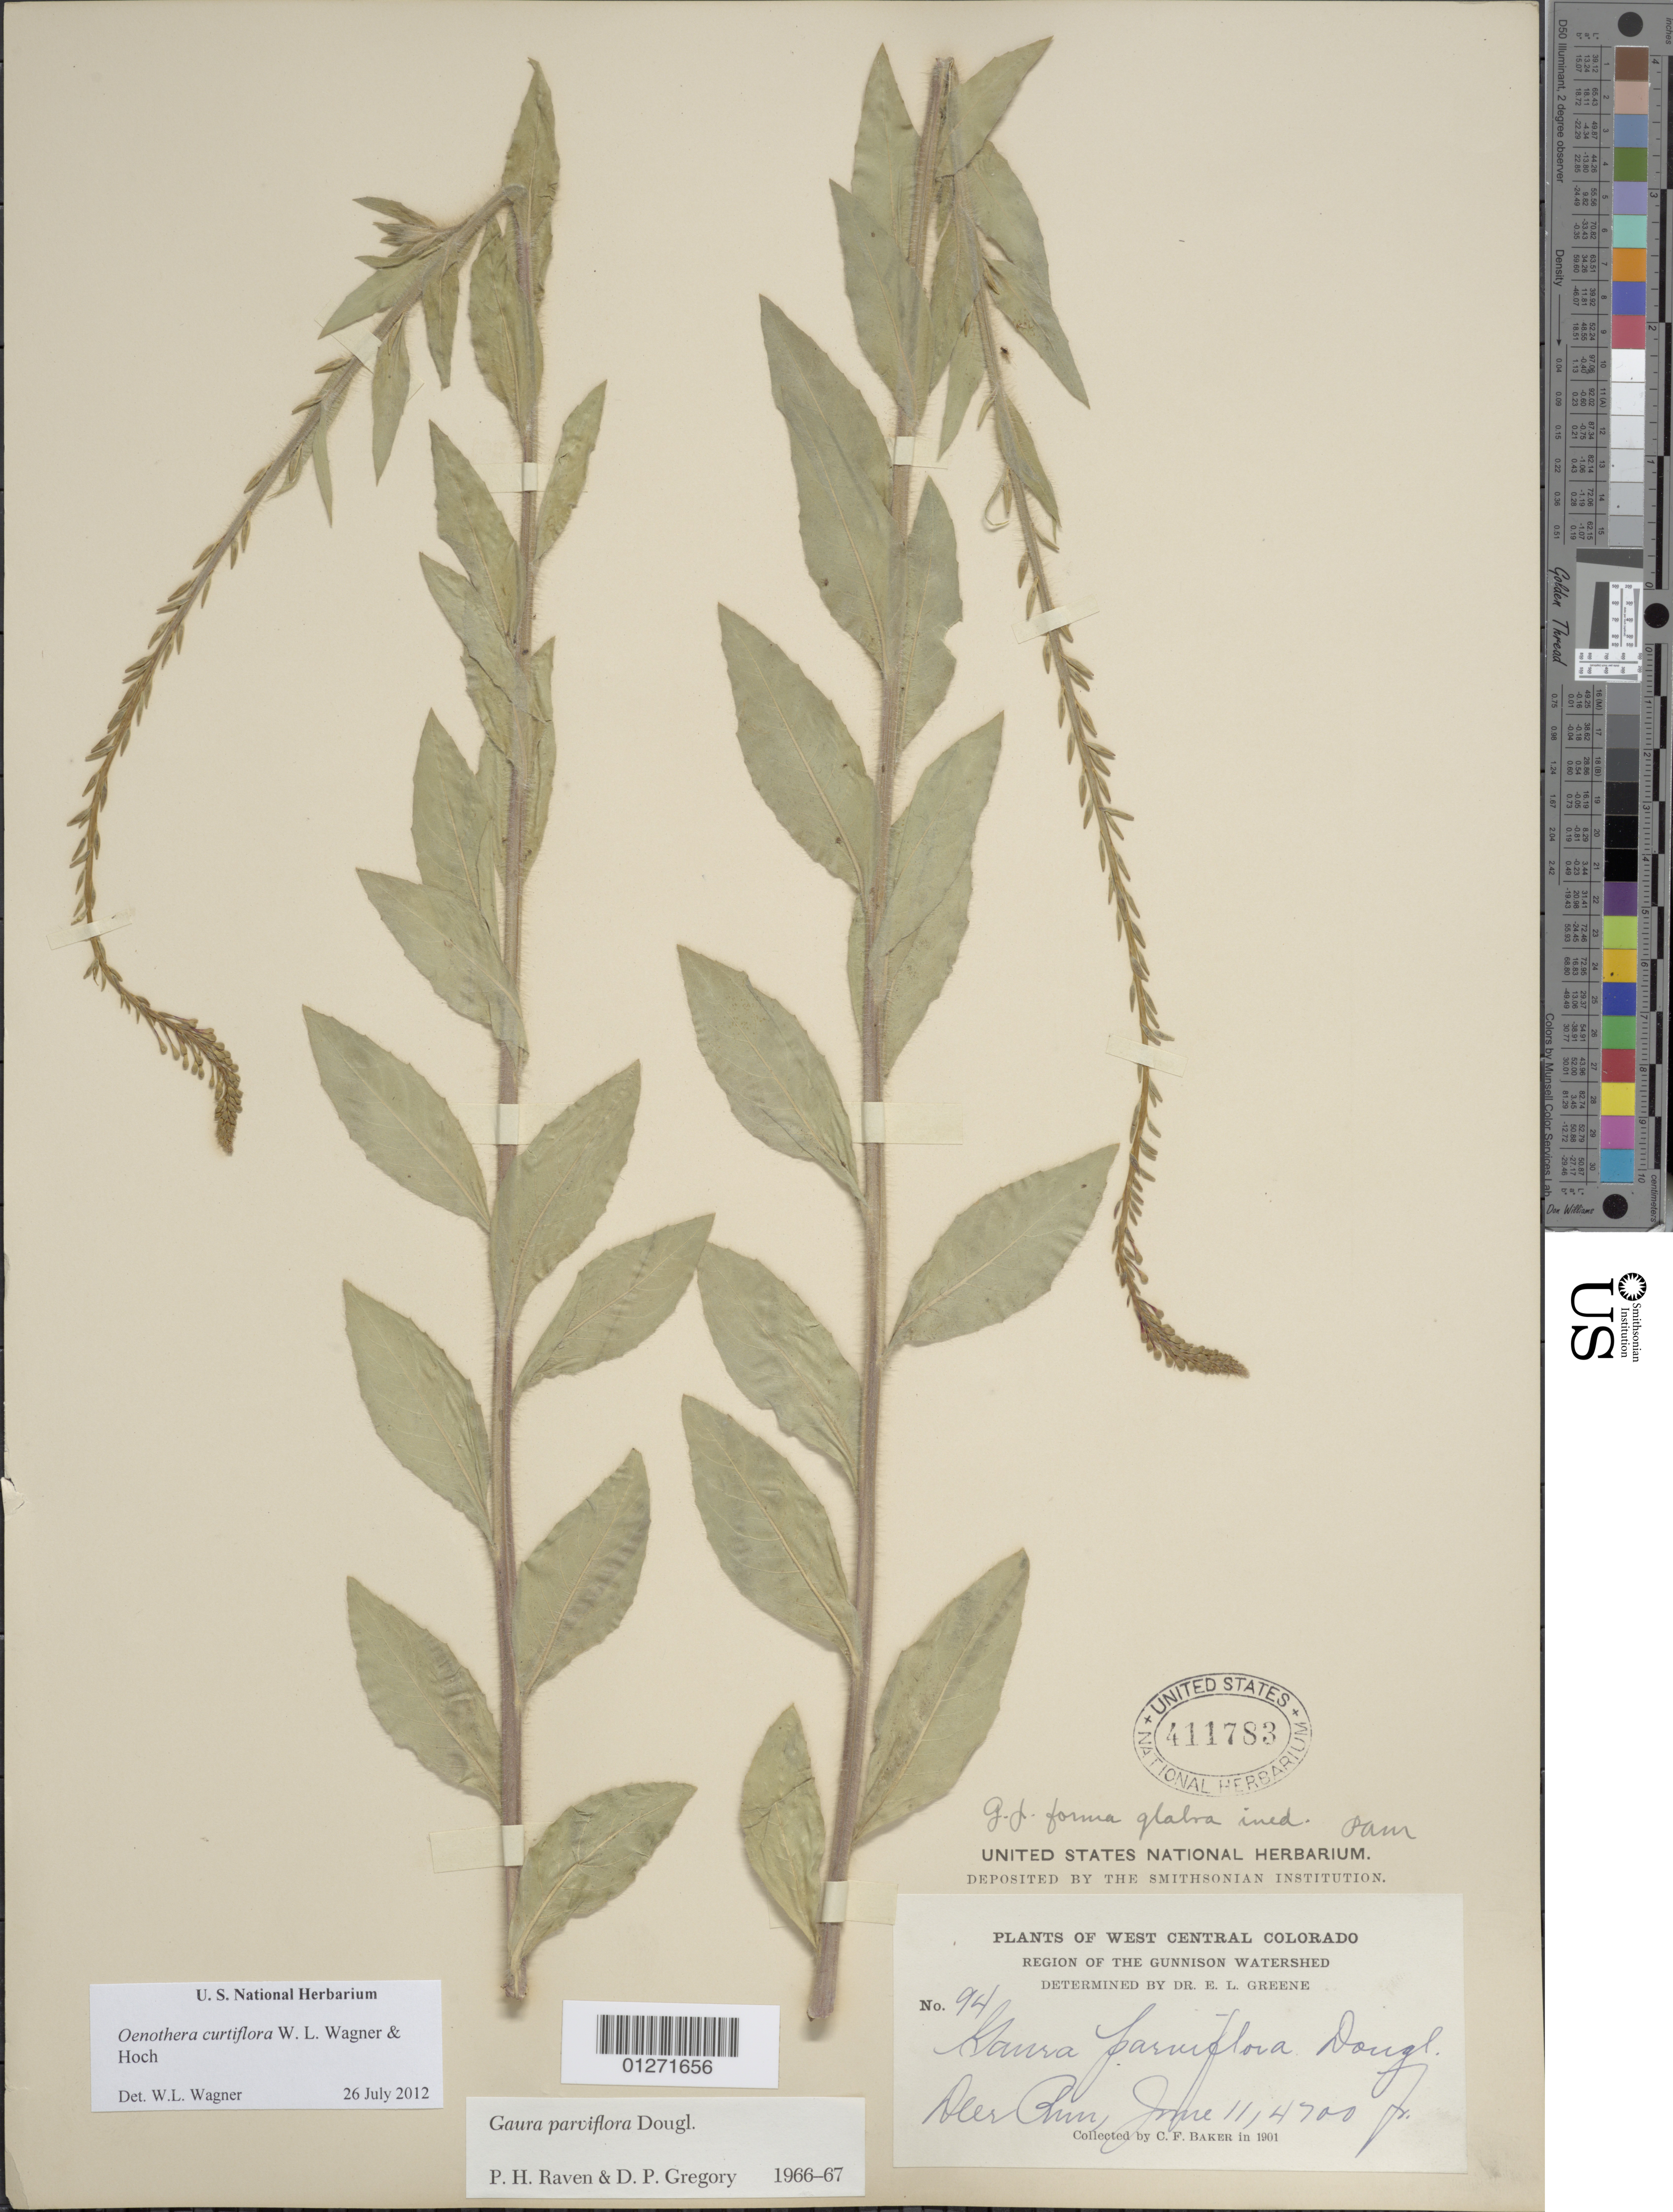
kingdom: Plantae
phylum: Tracheophyta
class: Magnoliopsida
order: Myrtales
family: Onagraceae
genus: Oenothera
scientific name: Oenothera curtiflora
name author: W.L. Wagner & Hoch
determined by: Wagner, W. L., (BOT), Smithsonian Institution - National Museum of Natural History (UNITED STATES)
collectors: C. F. Baker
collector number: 94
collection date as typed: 11 Jun 1901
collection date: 1901-06-11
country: United States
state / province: Colorado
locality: Deer Run.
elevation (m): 1433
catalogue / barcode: US 411783